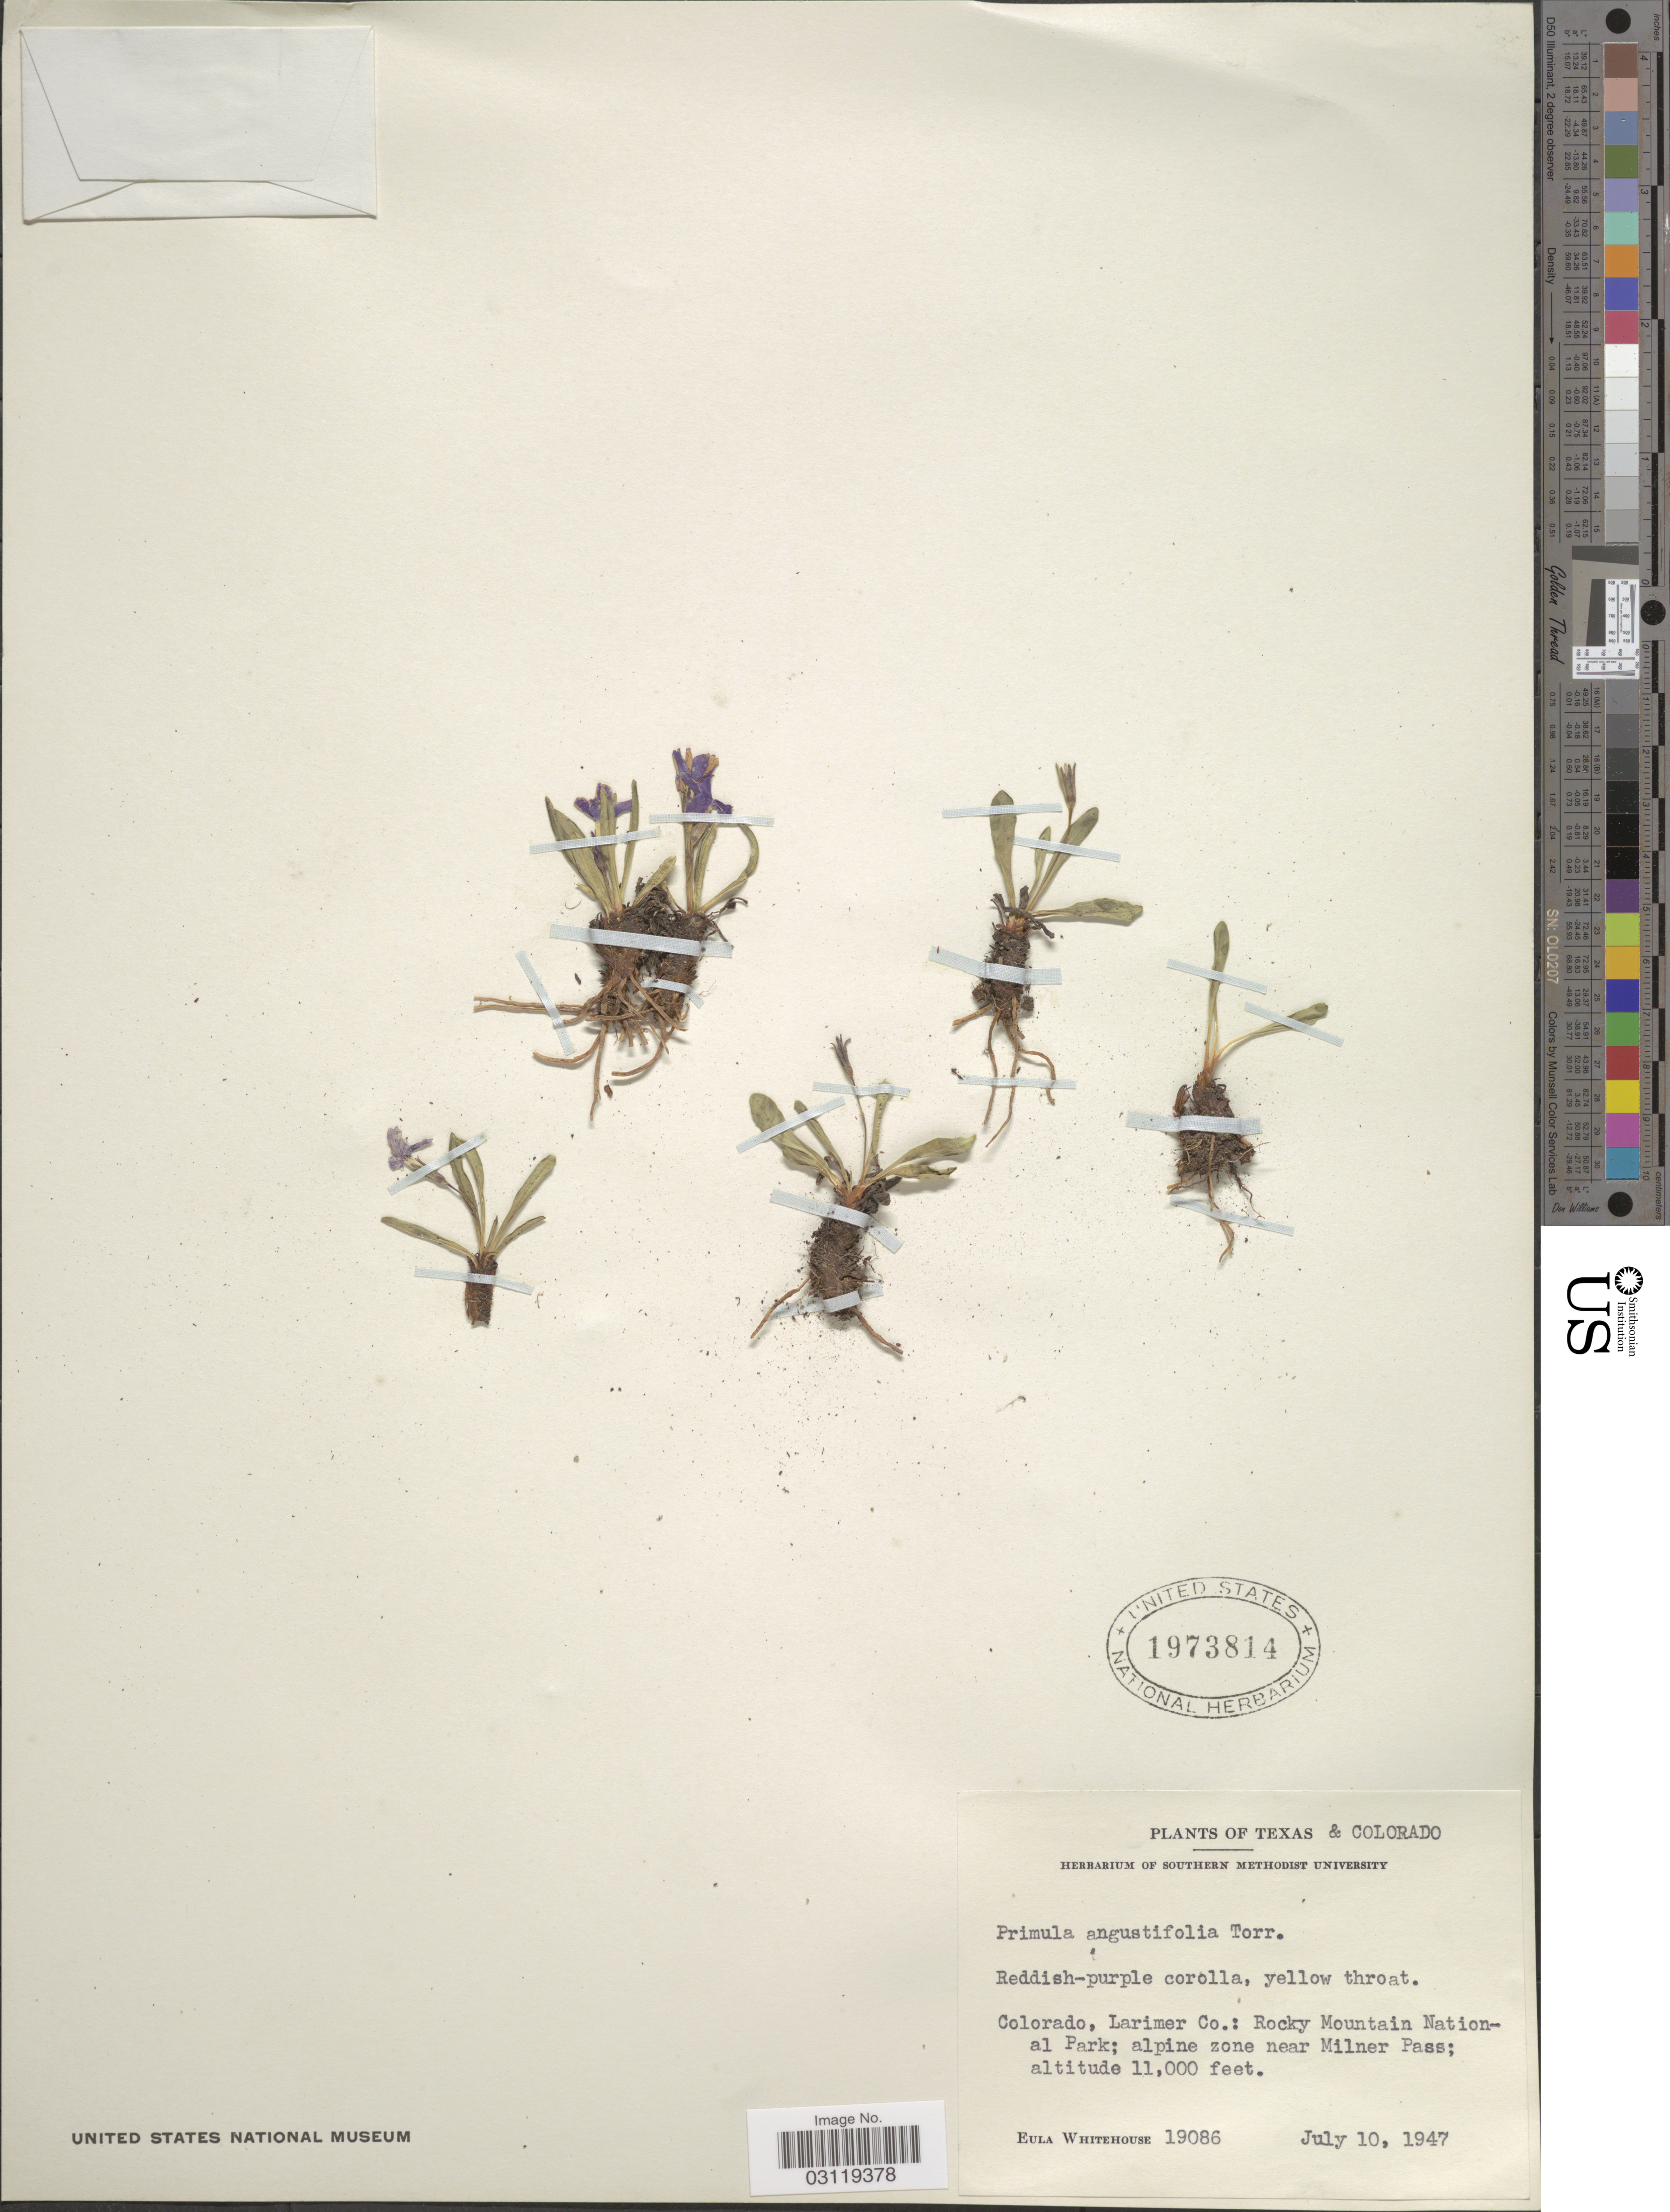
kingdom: Plantae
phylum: Tracheophyta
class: Magnoliopsida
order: Ericales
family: Primulaceae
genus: Primula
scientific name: Primula angustifolia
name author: Torr.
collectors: E. Whitehouse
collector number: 19086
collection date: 1947-07-10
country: United States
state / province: Colorado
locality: Larimer Co.: Rocky Mountain National Park; alpine zone near Milner Pass.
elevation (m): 3353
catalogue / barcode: US 1973814